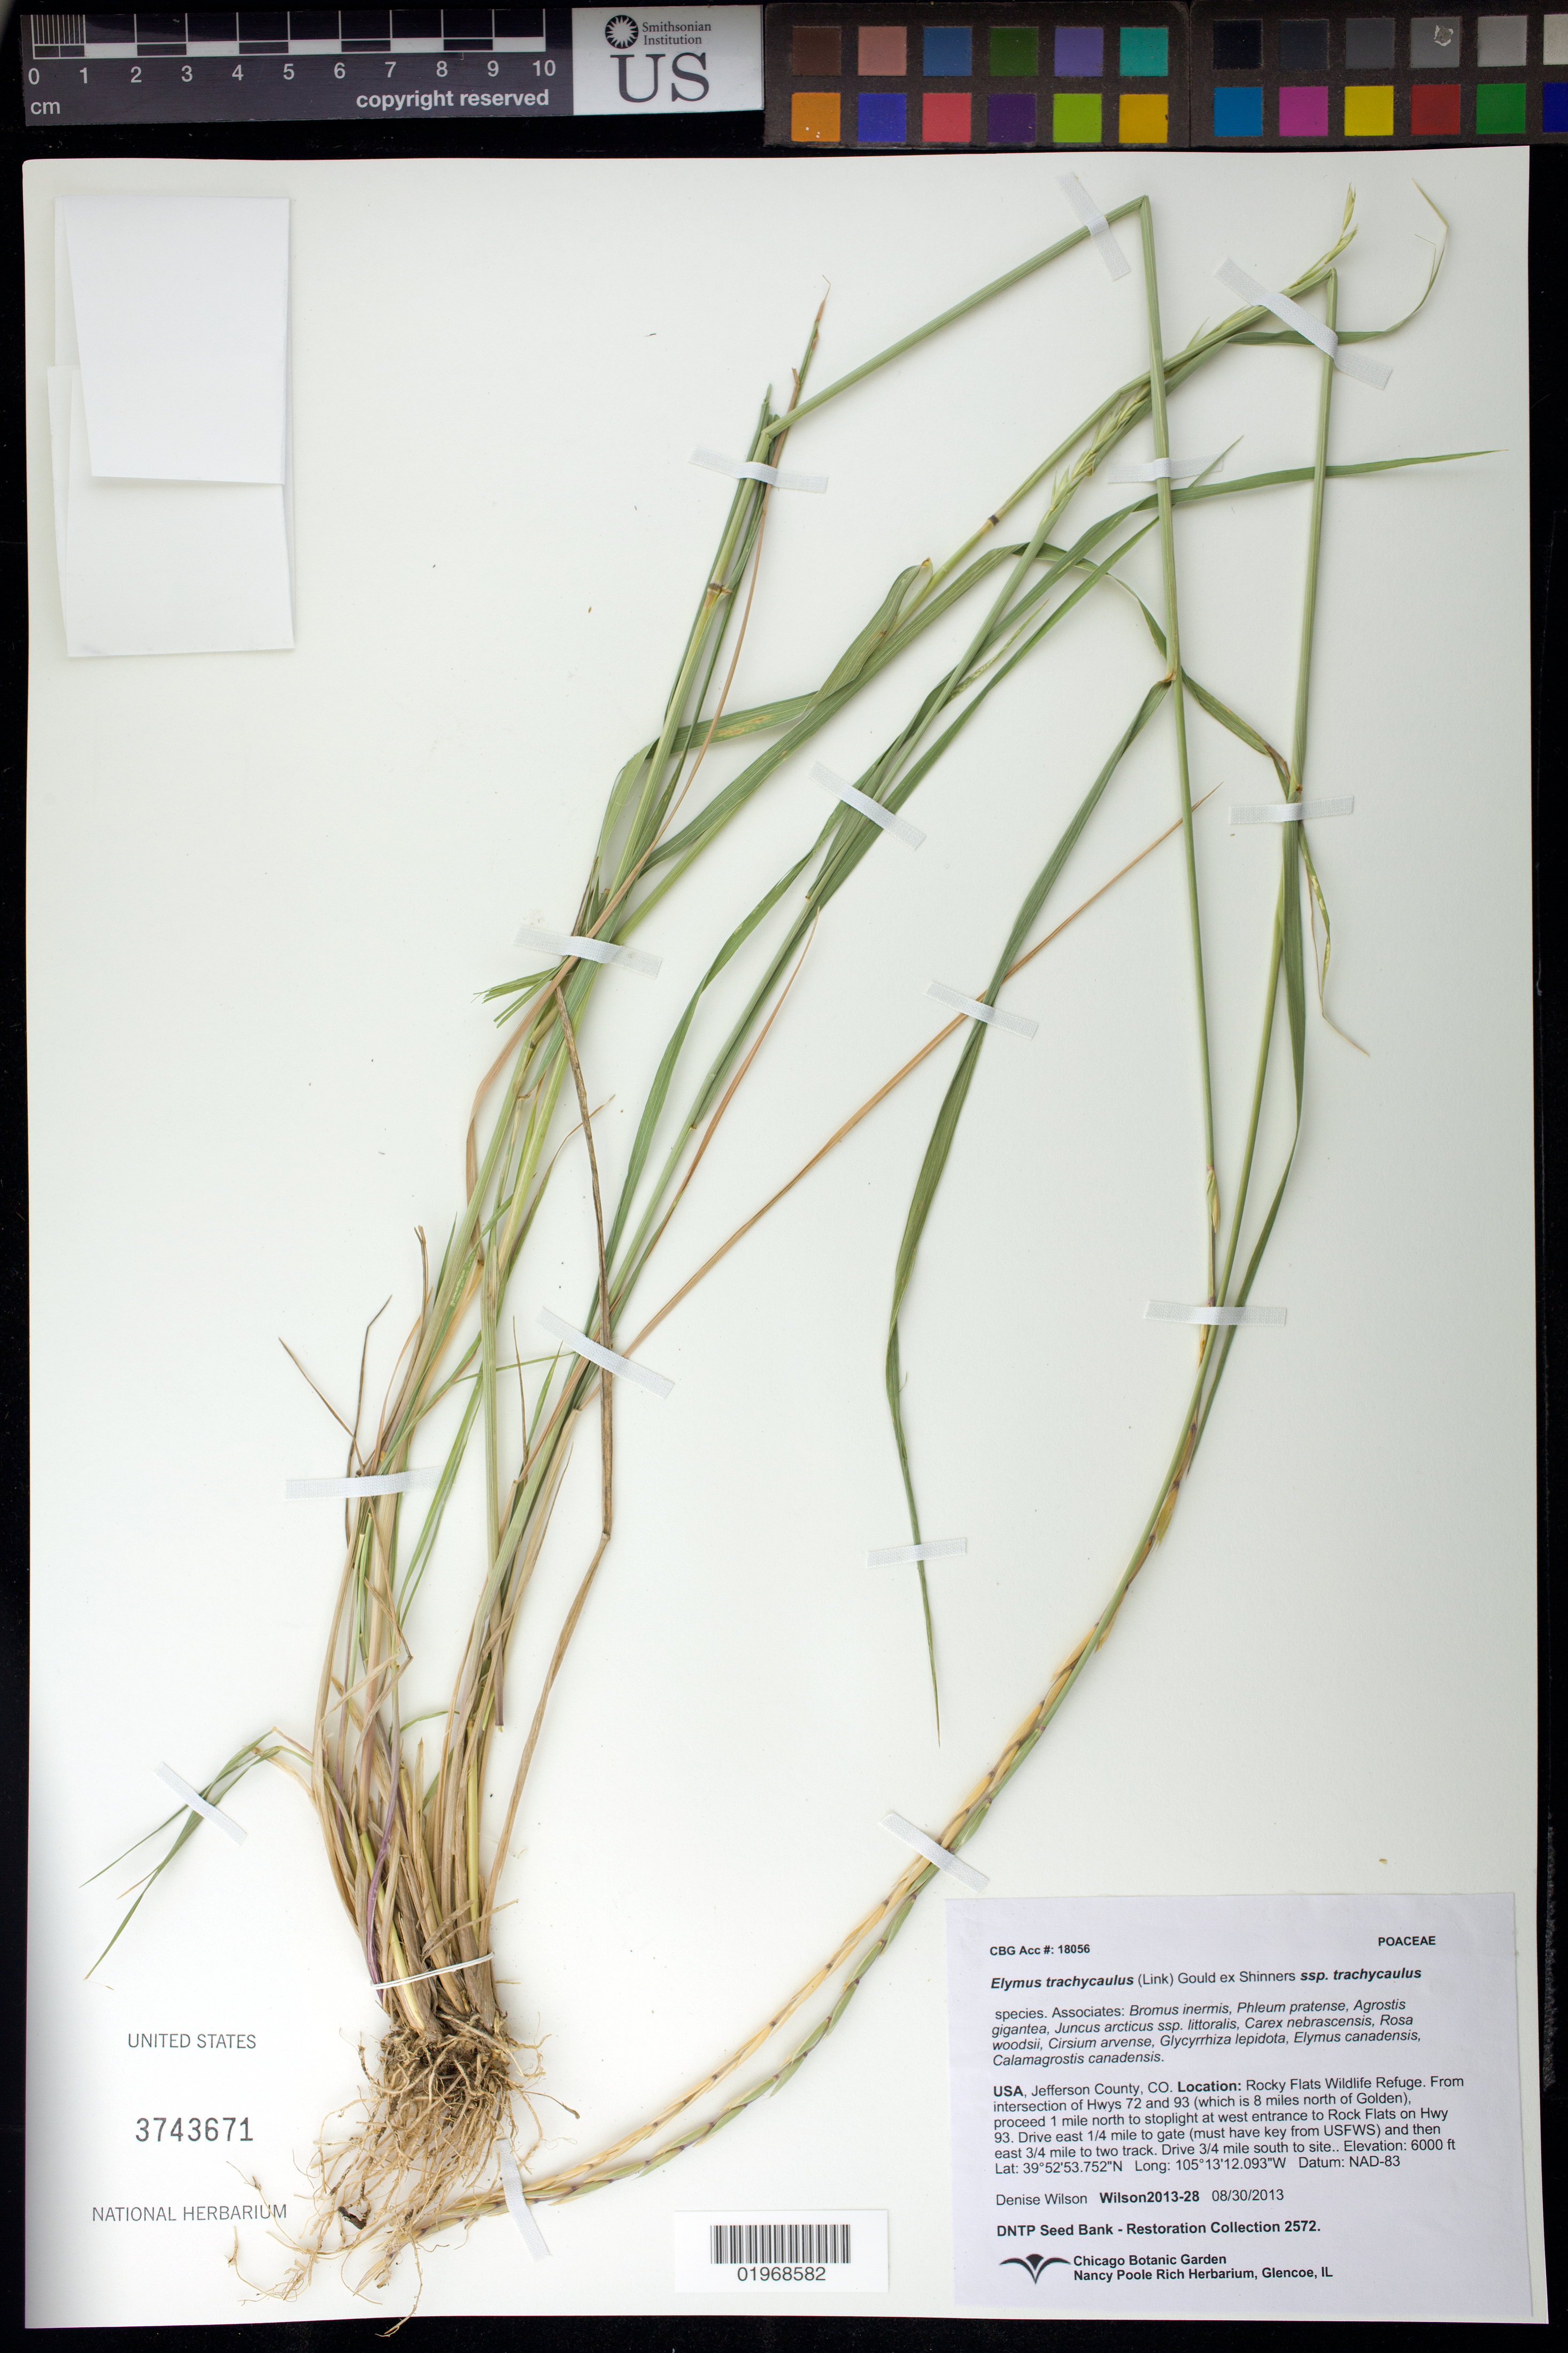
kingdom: Plantae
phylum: Tracheophyta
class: Liliopsida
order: Poales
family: Poaceae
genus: Elymus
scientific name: Elymus trachycaulus subsp. trachycaulus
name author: (Link) Gould ex Shinners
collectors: D. Wilson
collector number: Wilson2013-28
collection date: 2013-08-30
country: United States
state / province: Colorado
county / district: Jefferson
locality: Rocky Flats Wildlife Refuge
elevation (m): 1829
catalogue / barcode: US 3743671